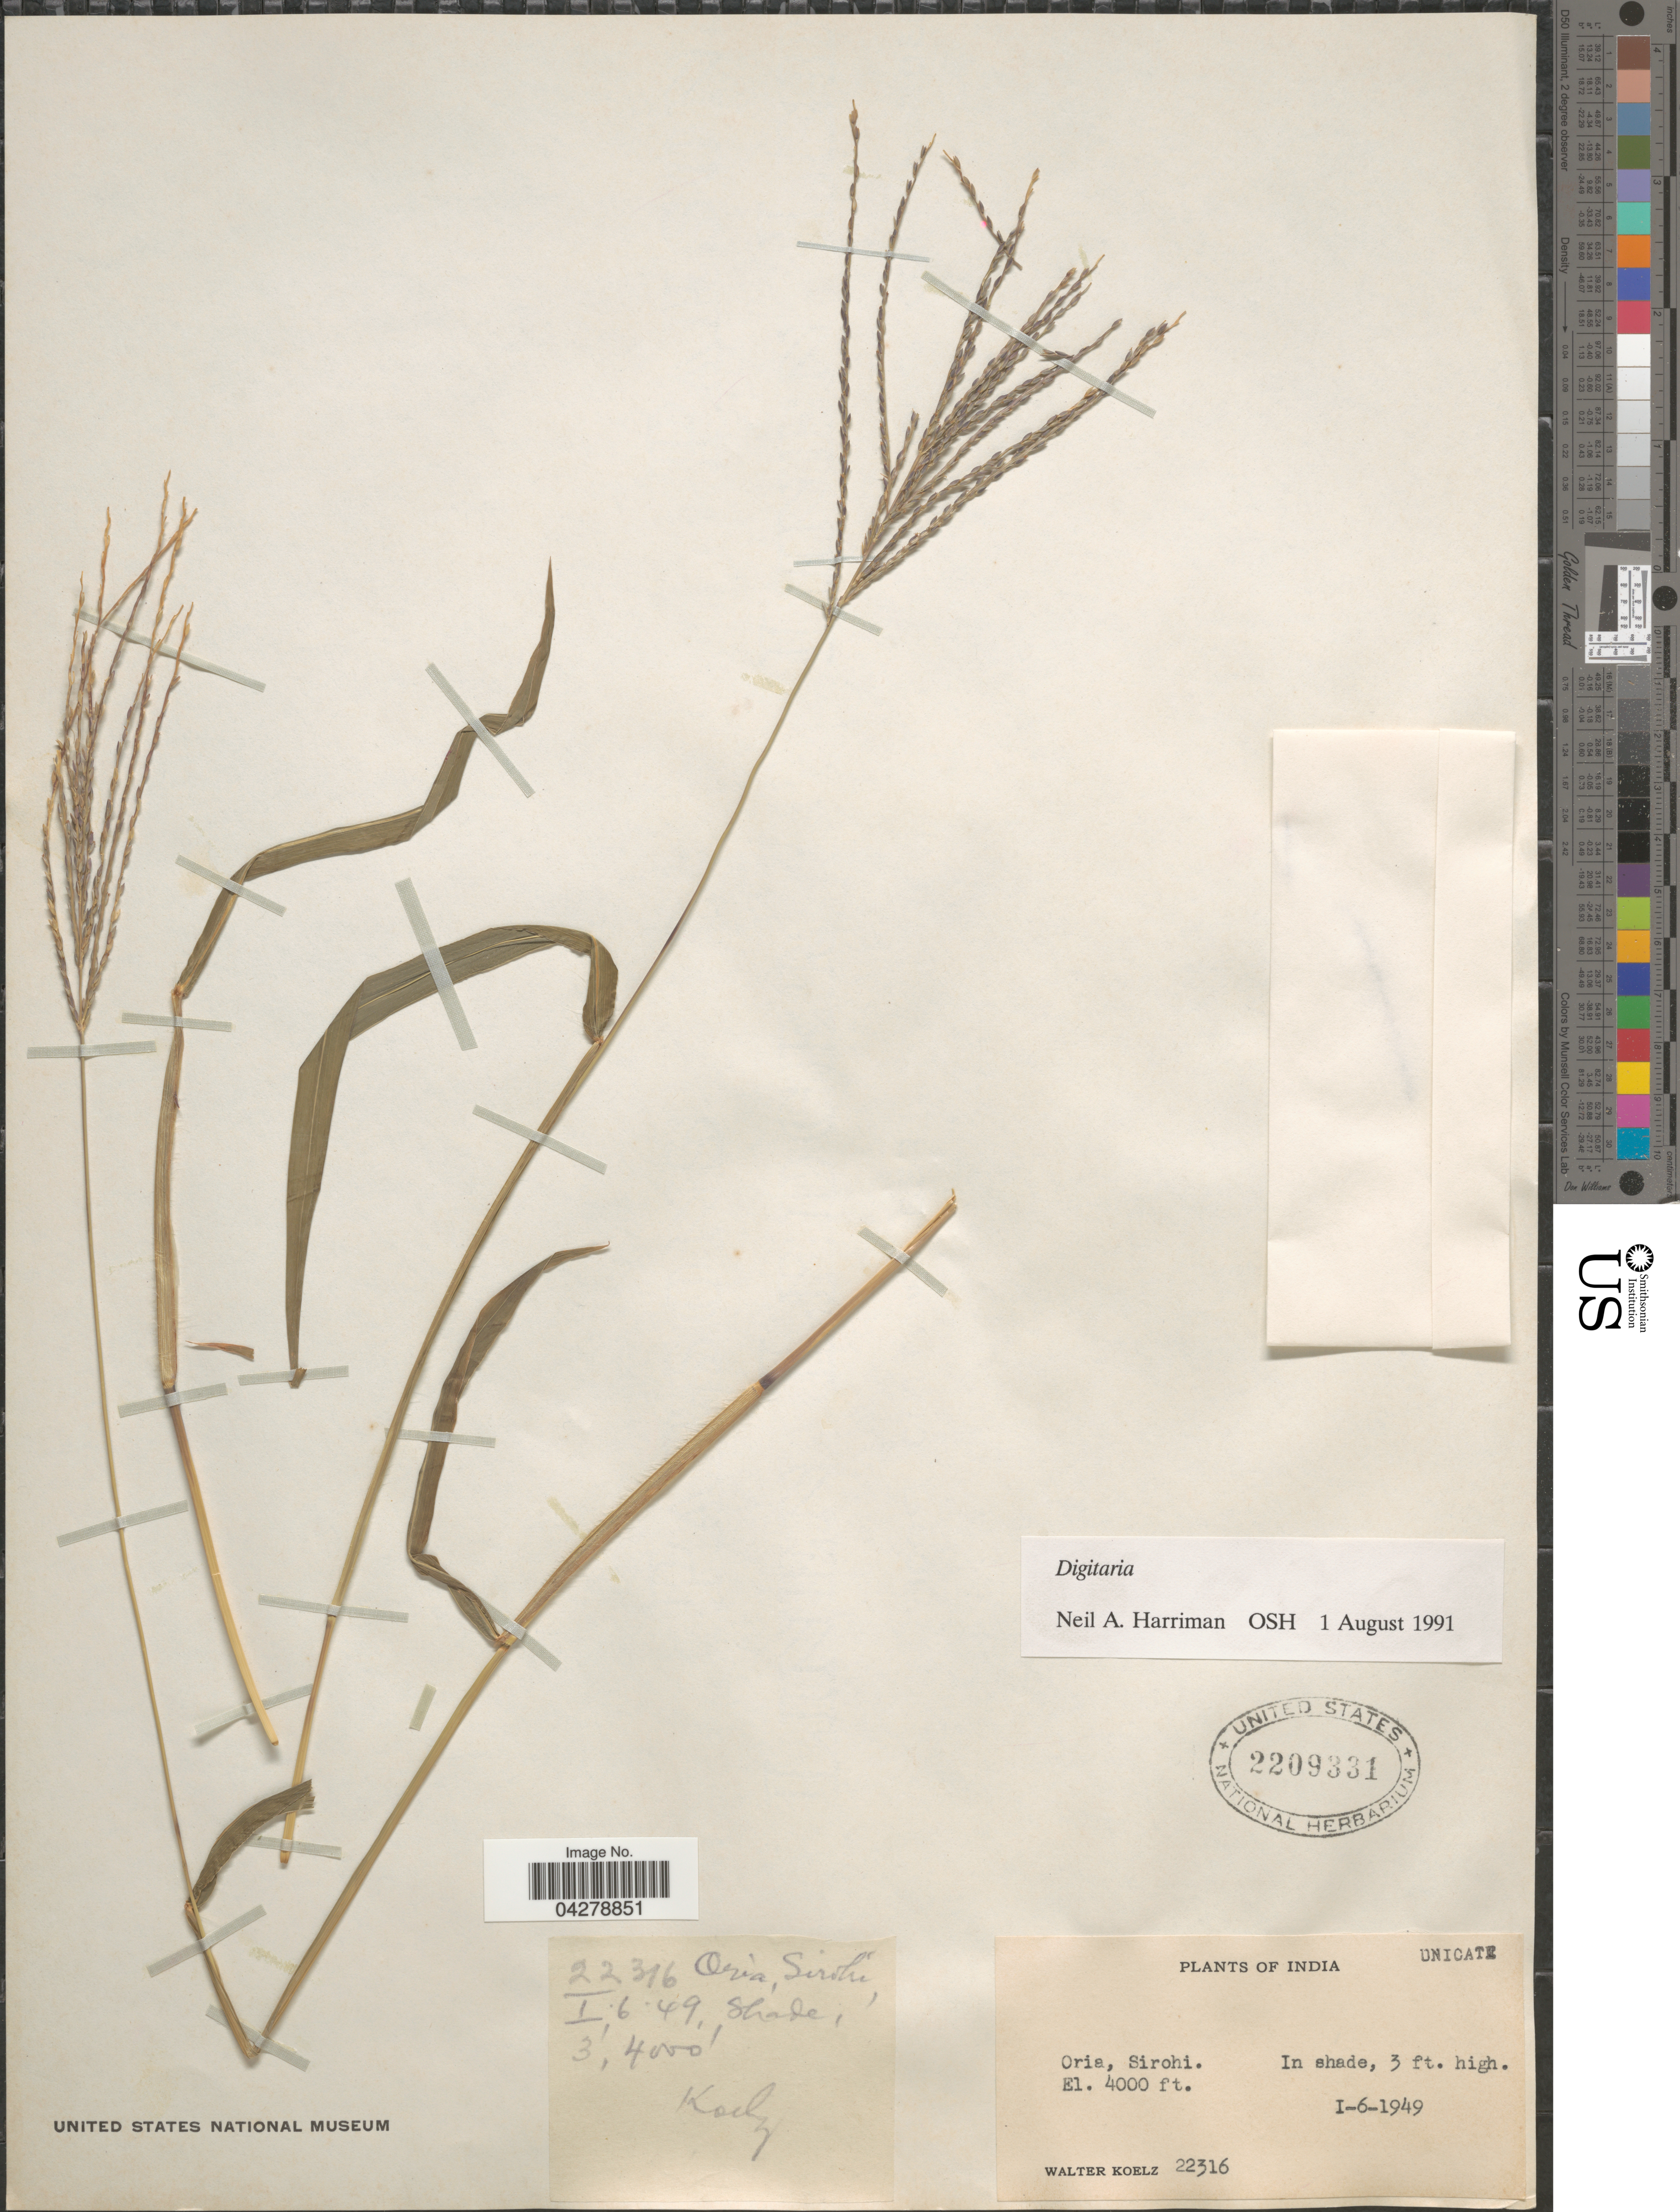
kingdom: Plantae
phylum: Tracheophyta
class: Liliopsida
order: Poales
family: Poaceae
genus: Digitaria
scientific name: Digitaria sp.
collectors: W. N. Koelz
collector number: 22316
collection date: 1949-01-06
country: India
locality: Oria, Sirohi. In shade.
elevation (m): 914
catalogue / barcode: US 2209331